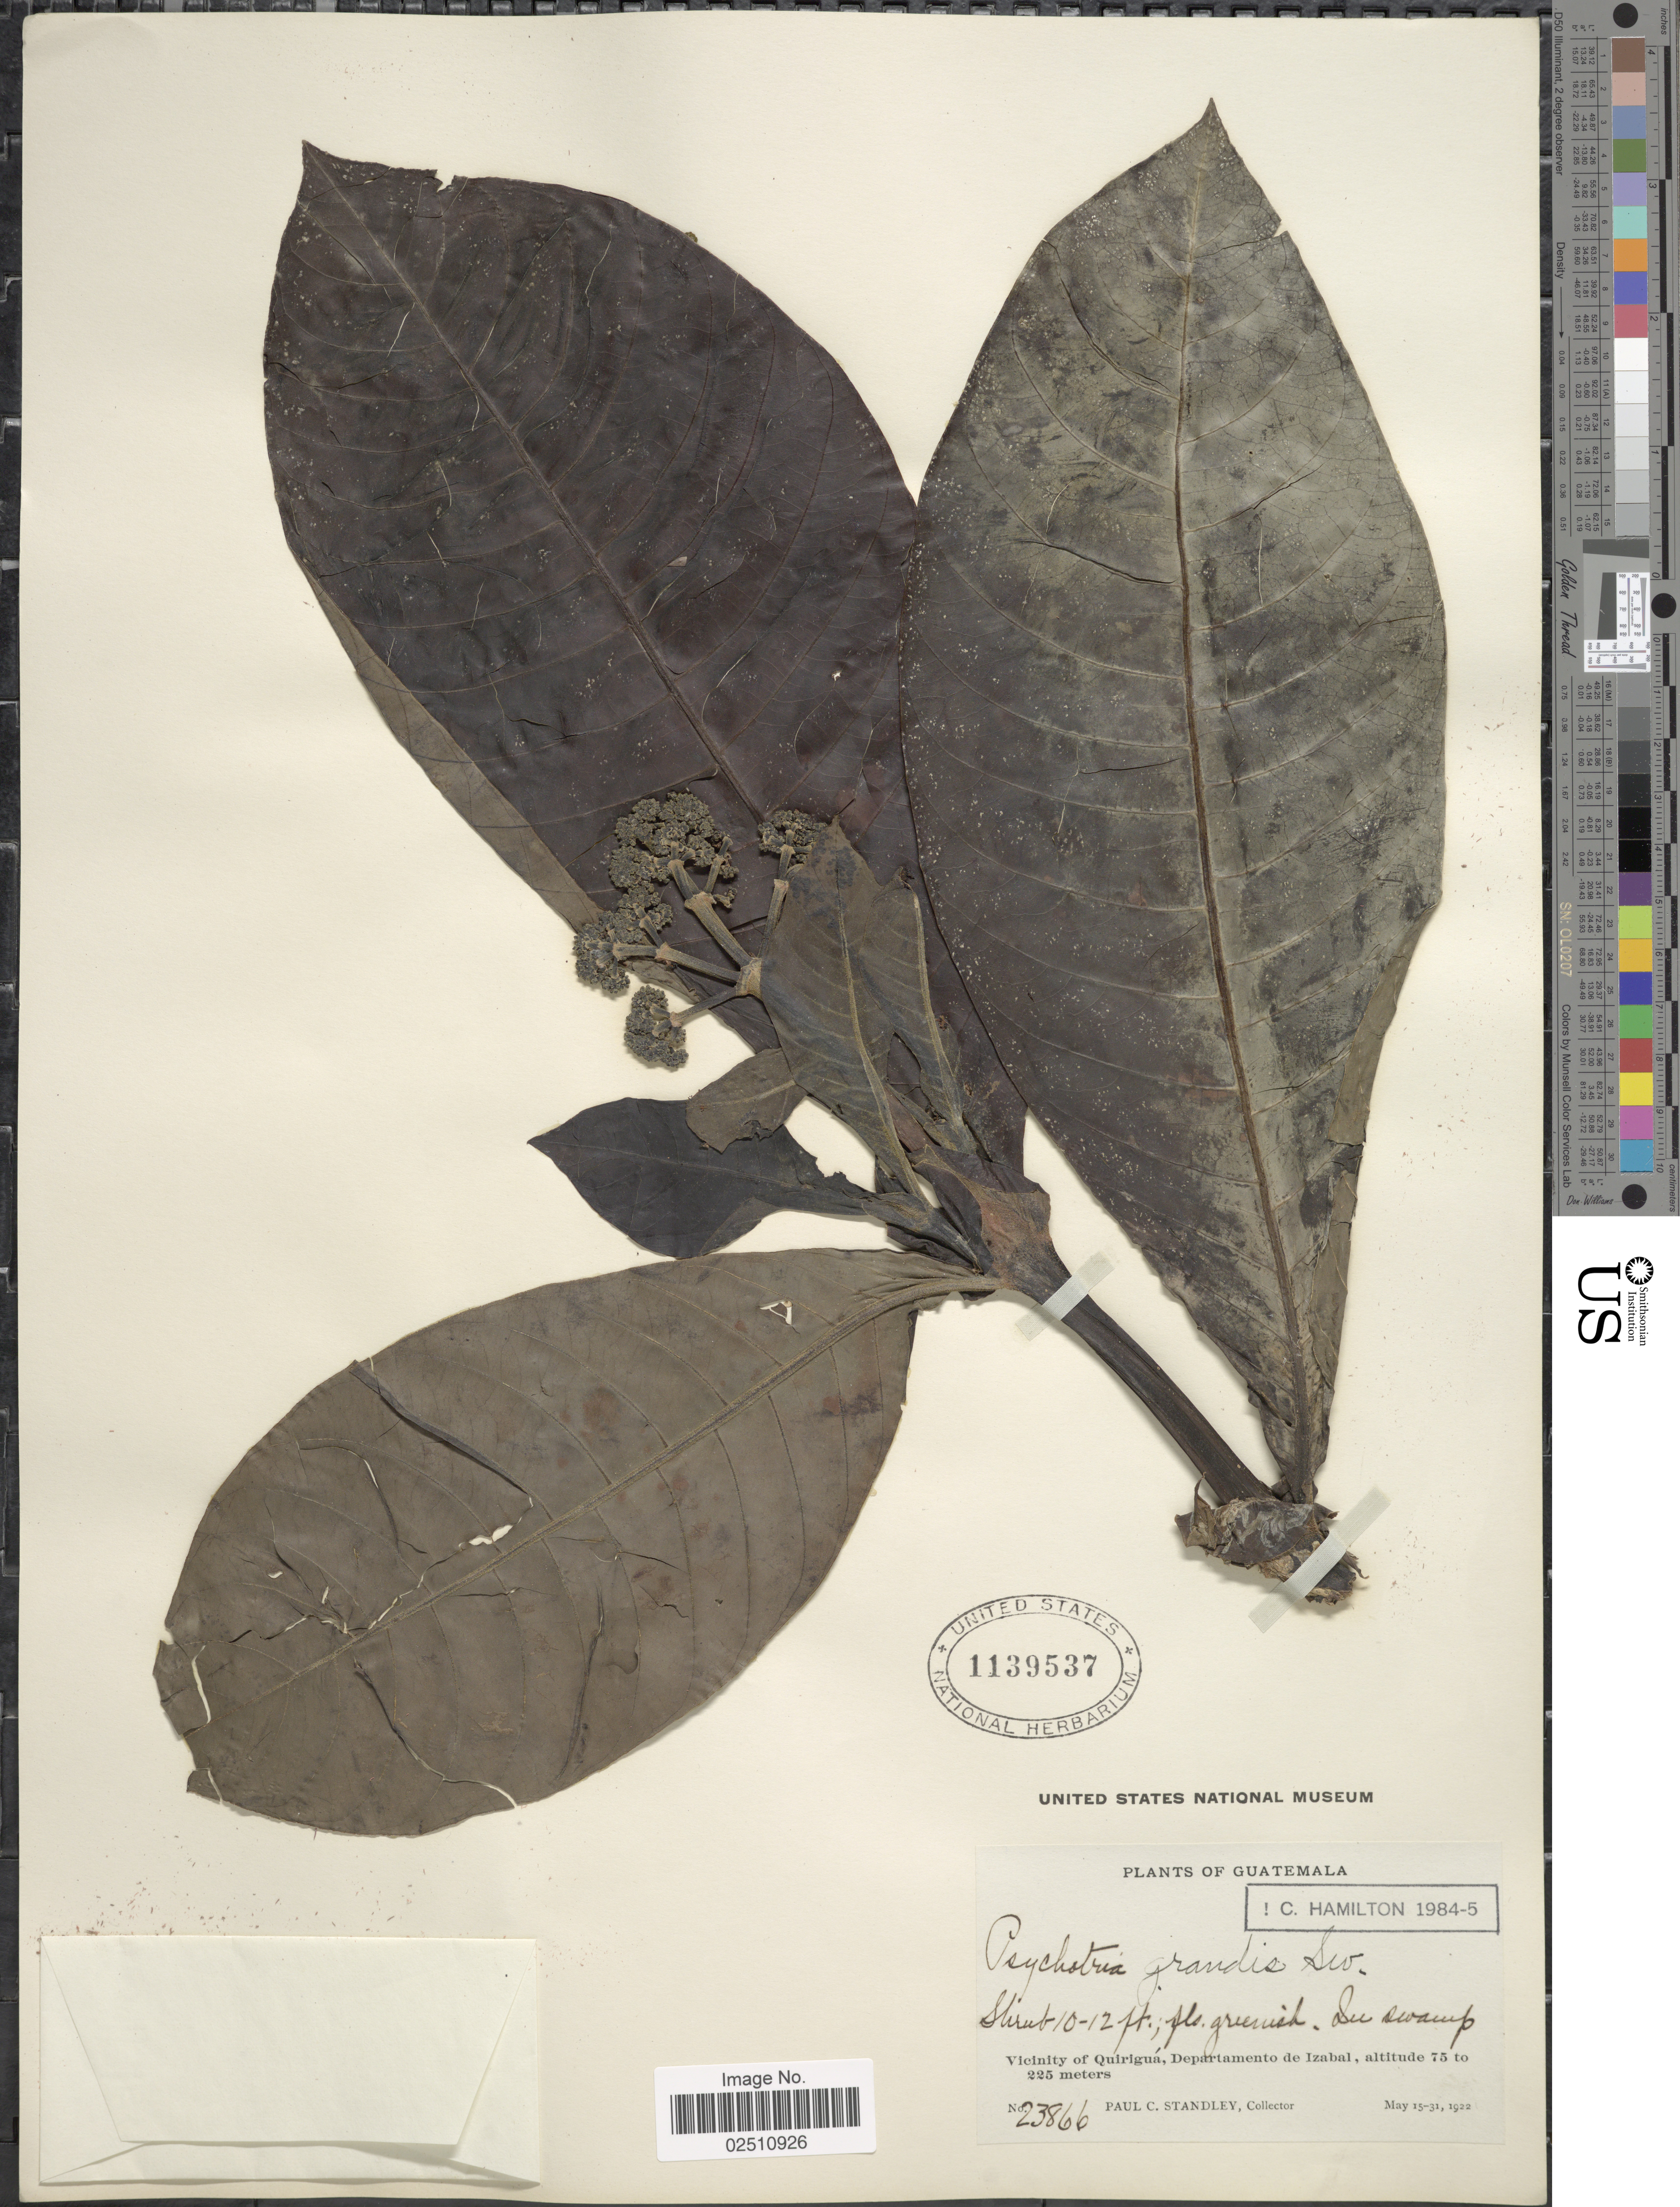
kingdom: Plantae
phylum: Tracheophyta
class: Magnoliopsida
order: Gentianales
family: Rubiaceae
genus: Psychotria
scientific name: Psychotria grandis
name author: Sw.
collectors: P. C. Standley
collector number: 23866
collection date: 1922-05-15/1922-05-31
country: Guatemala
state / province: Izabal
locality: In swamp, Vicinity of Quirigua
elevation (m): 75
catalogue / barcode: US 1139537